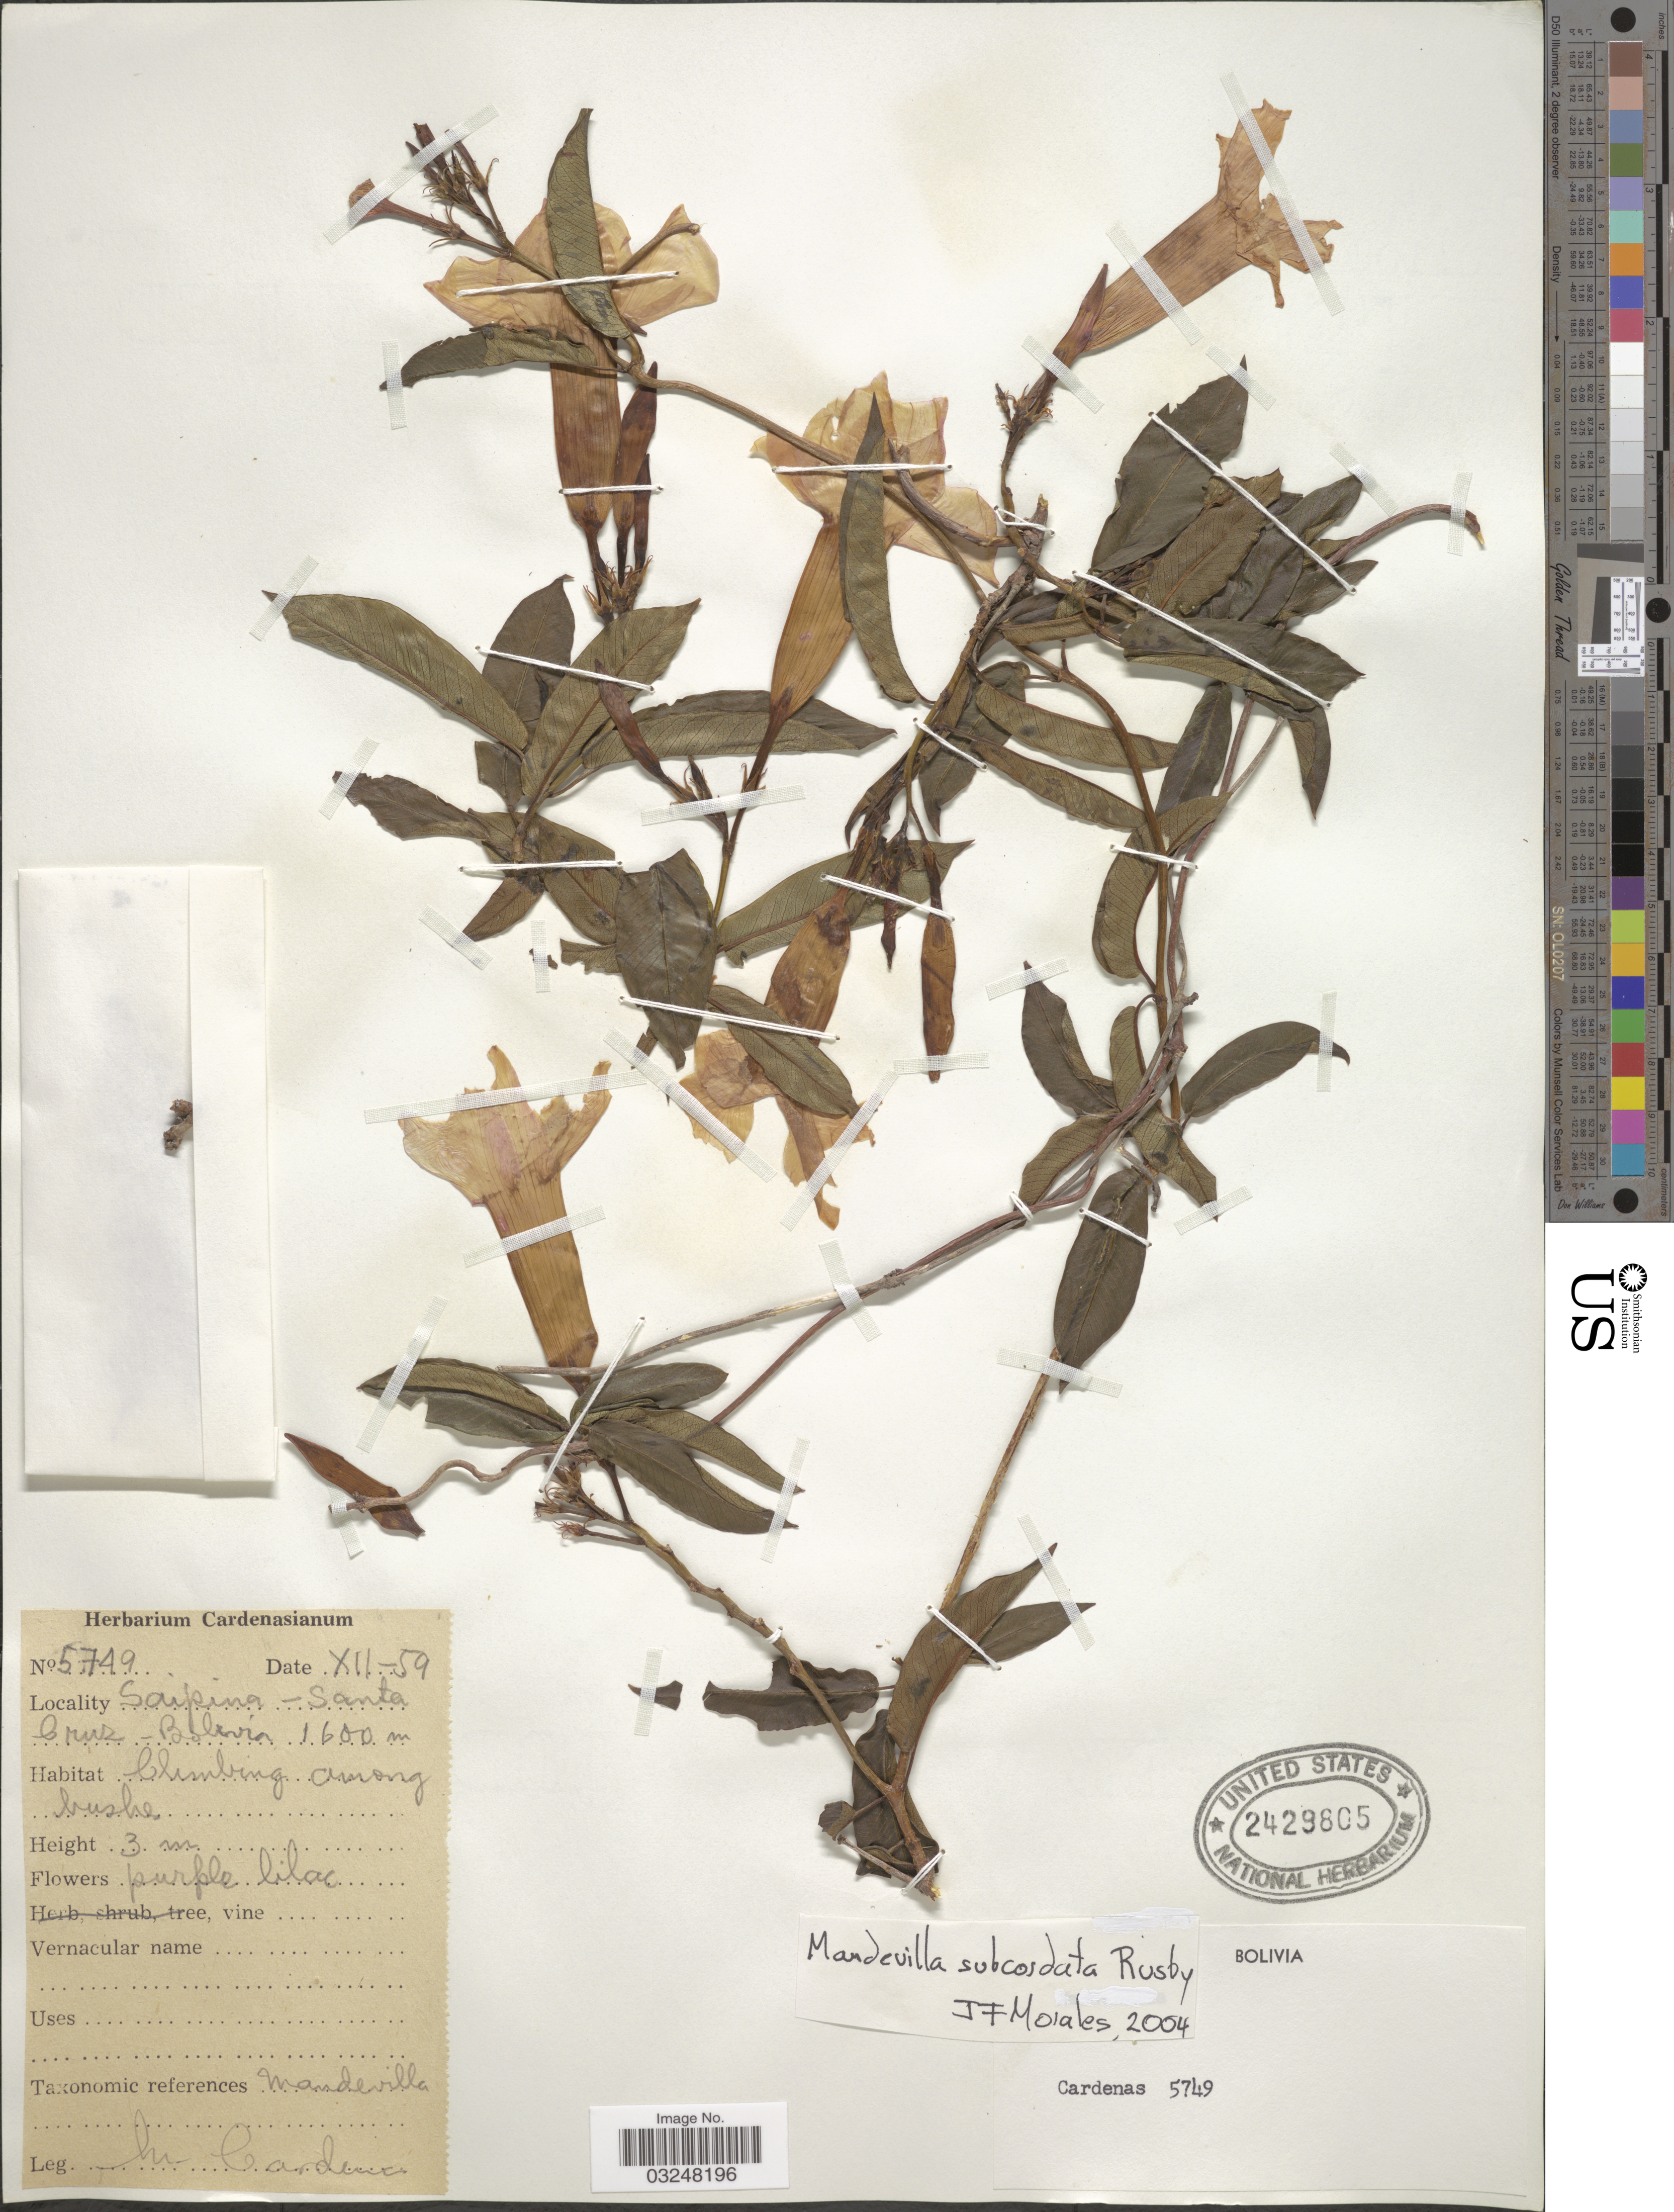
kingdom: Plantae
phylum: Tracheophyta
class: Magnoliopsida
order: Gentianales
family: Apocynaceae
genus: Mandevilla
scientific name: Mandevilla subcordata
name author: Rusby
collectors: M. Cárdenas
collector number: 5749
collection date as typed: Transcribed d/m/y: /12/59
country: Bolivia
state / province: Santa Cruz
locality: Saipina.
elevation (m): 1600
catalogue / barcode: US 2429805